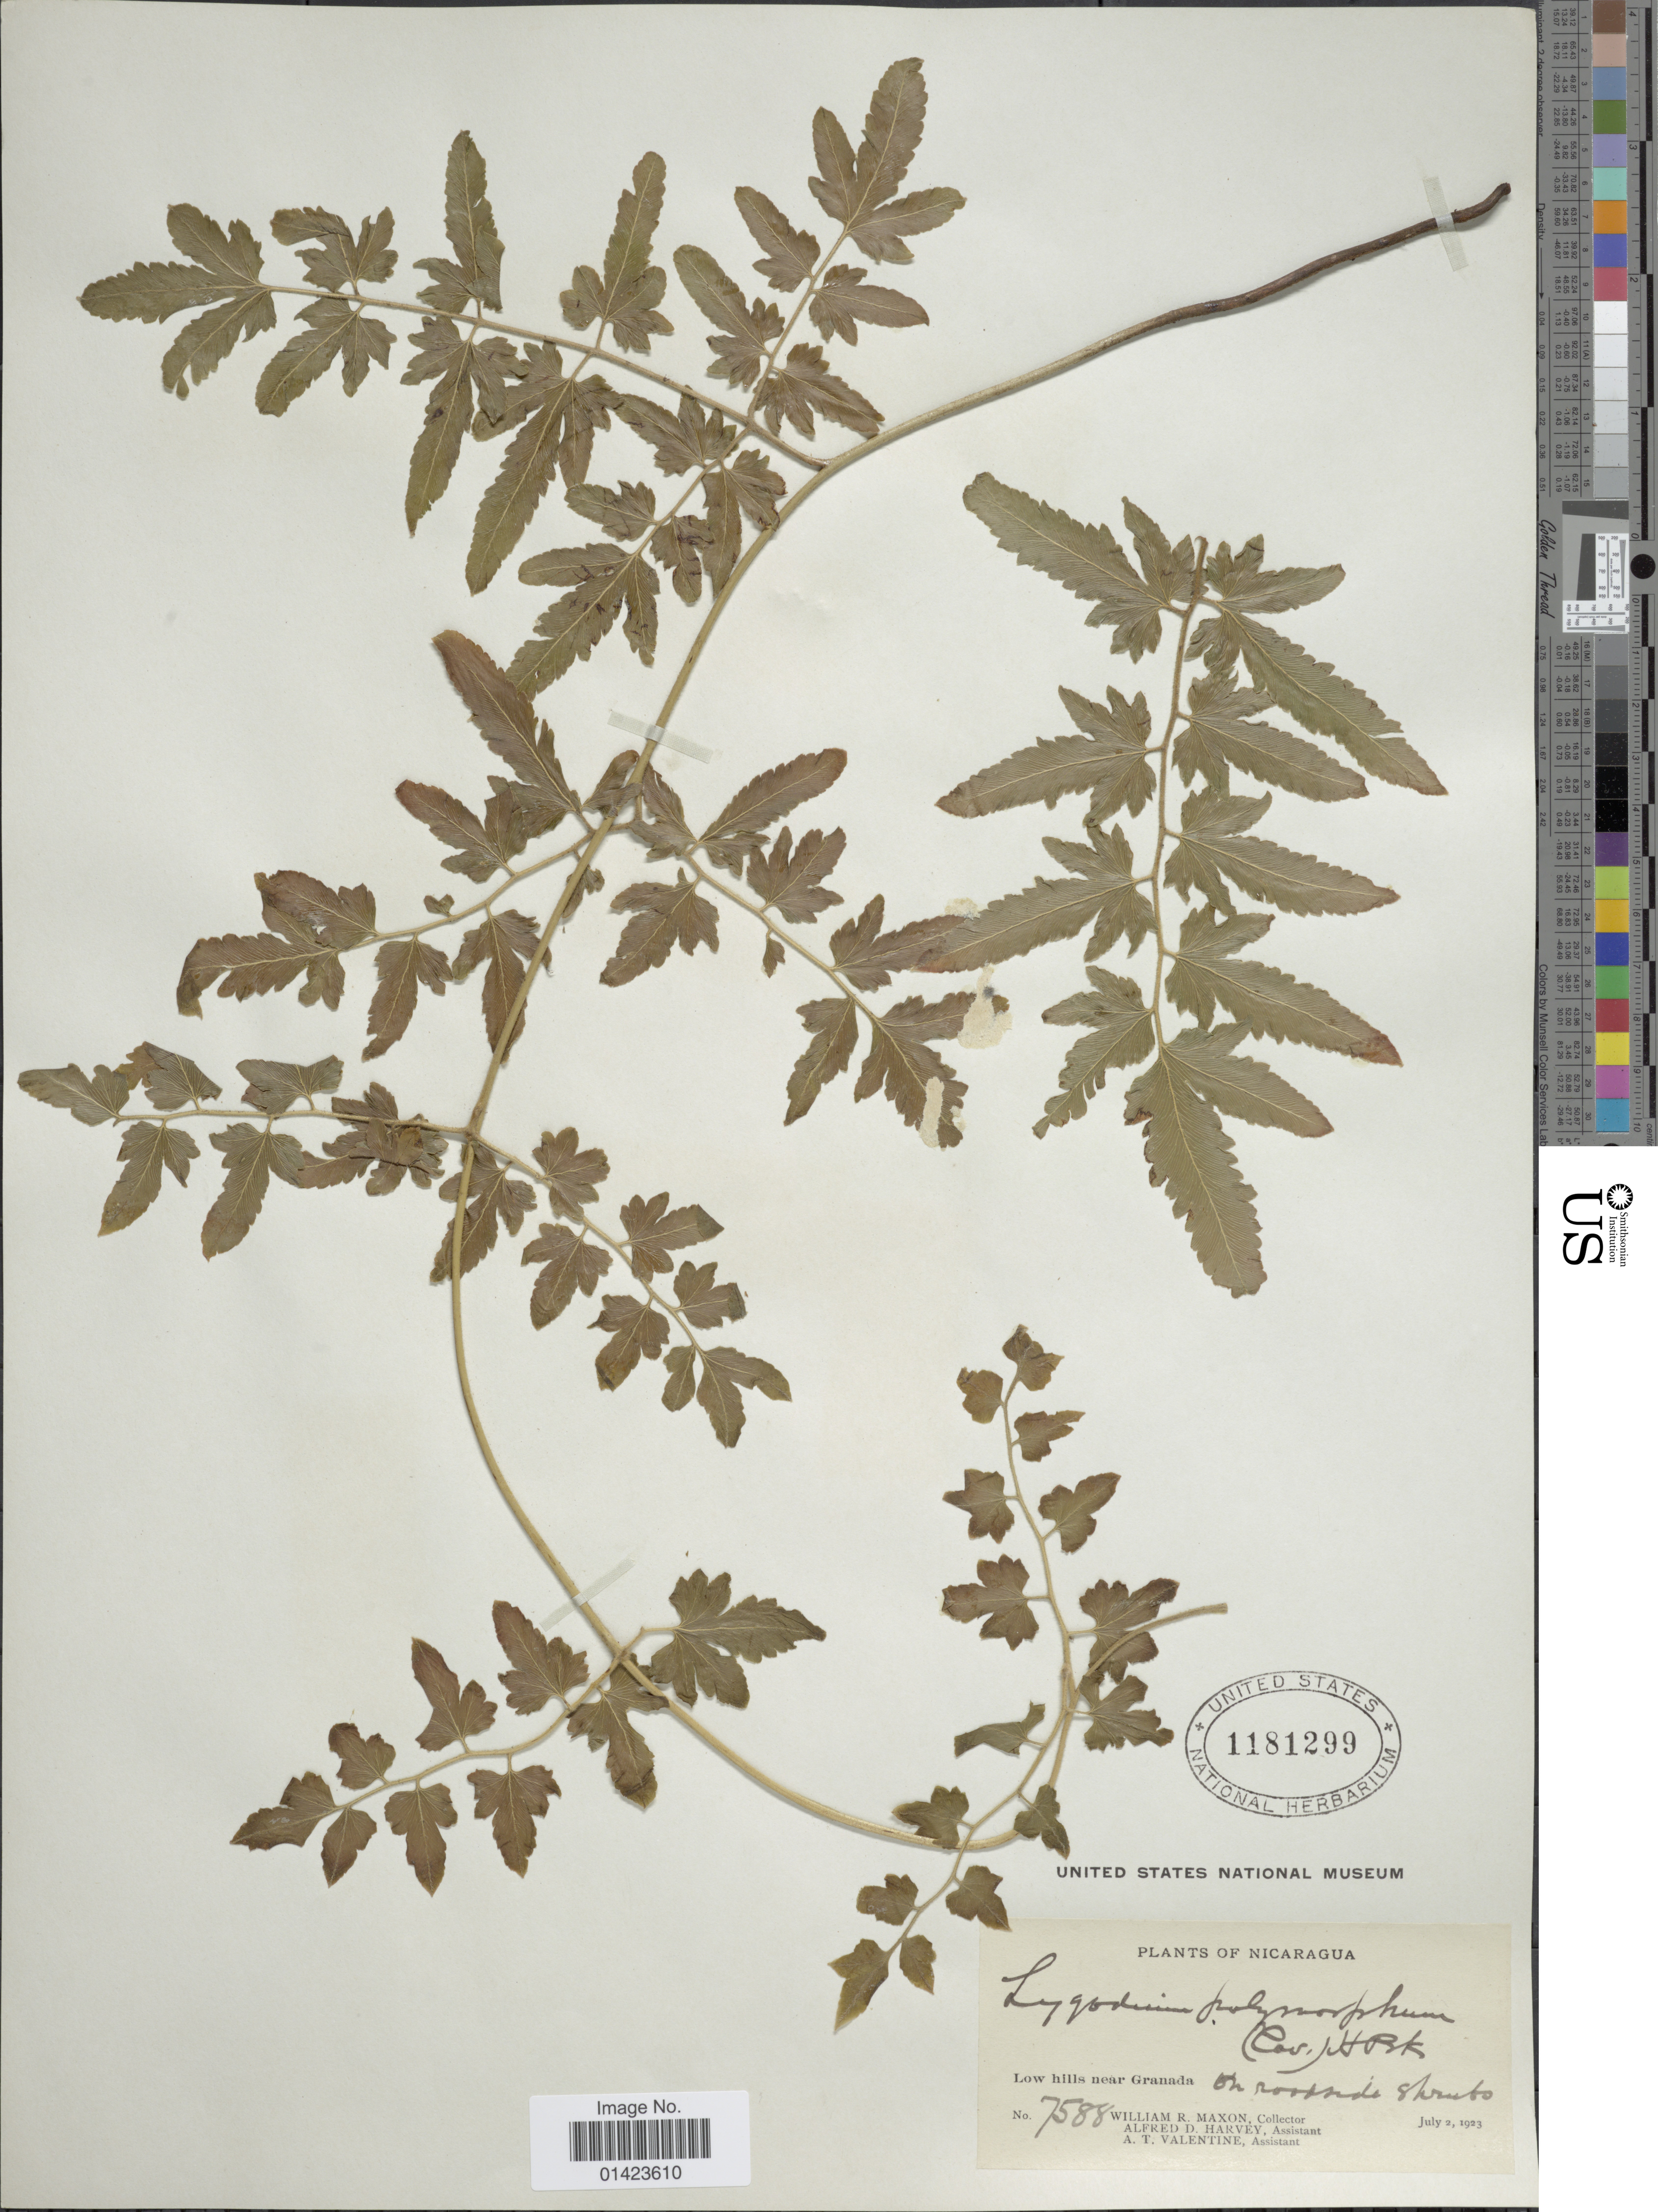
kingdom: Plantae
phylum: Tracheophyta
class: Polypodiopsida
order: Schizaeales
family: Lygodiaceae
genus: Lygodium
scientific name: Lygodium venustum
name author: Sw.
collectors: W. R. Maxon, A. D. Harvey & A. Valentine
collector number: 7588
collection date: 1923-07-02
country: Nicaragua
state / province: Granada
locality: Low hills near Granada on roadside shrubs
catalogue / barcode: US 1181299